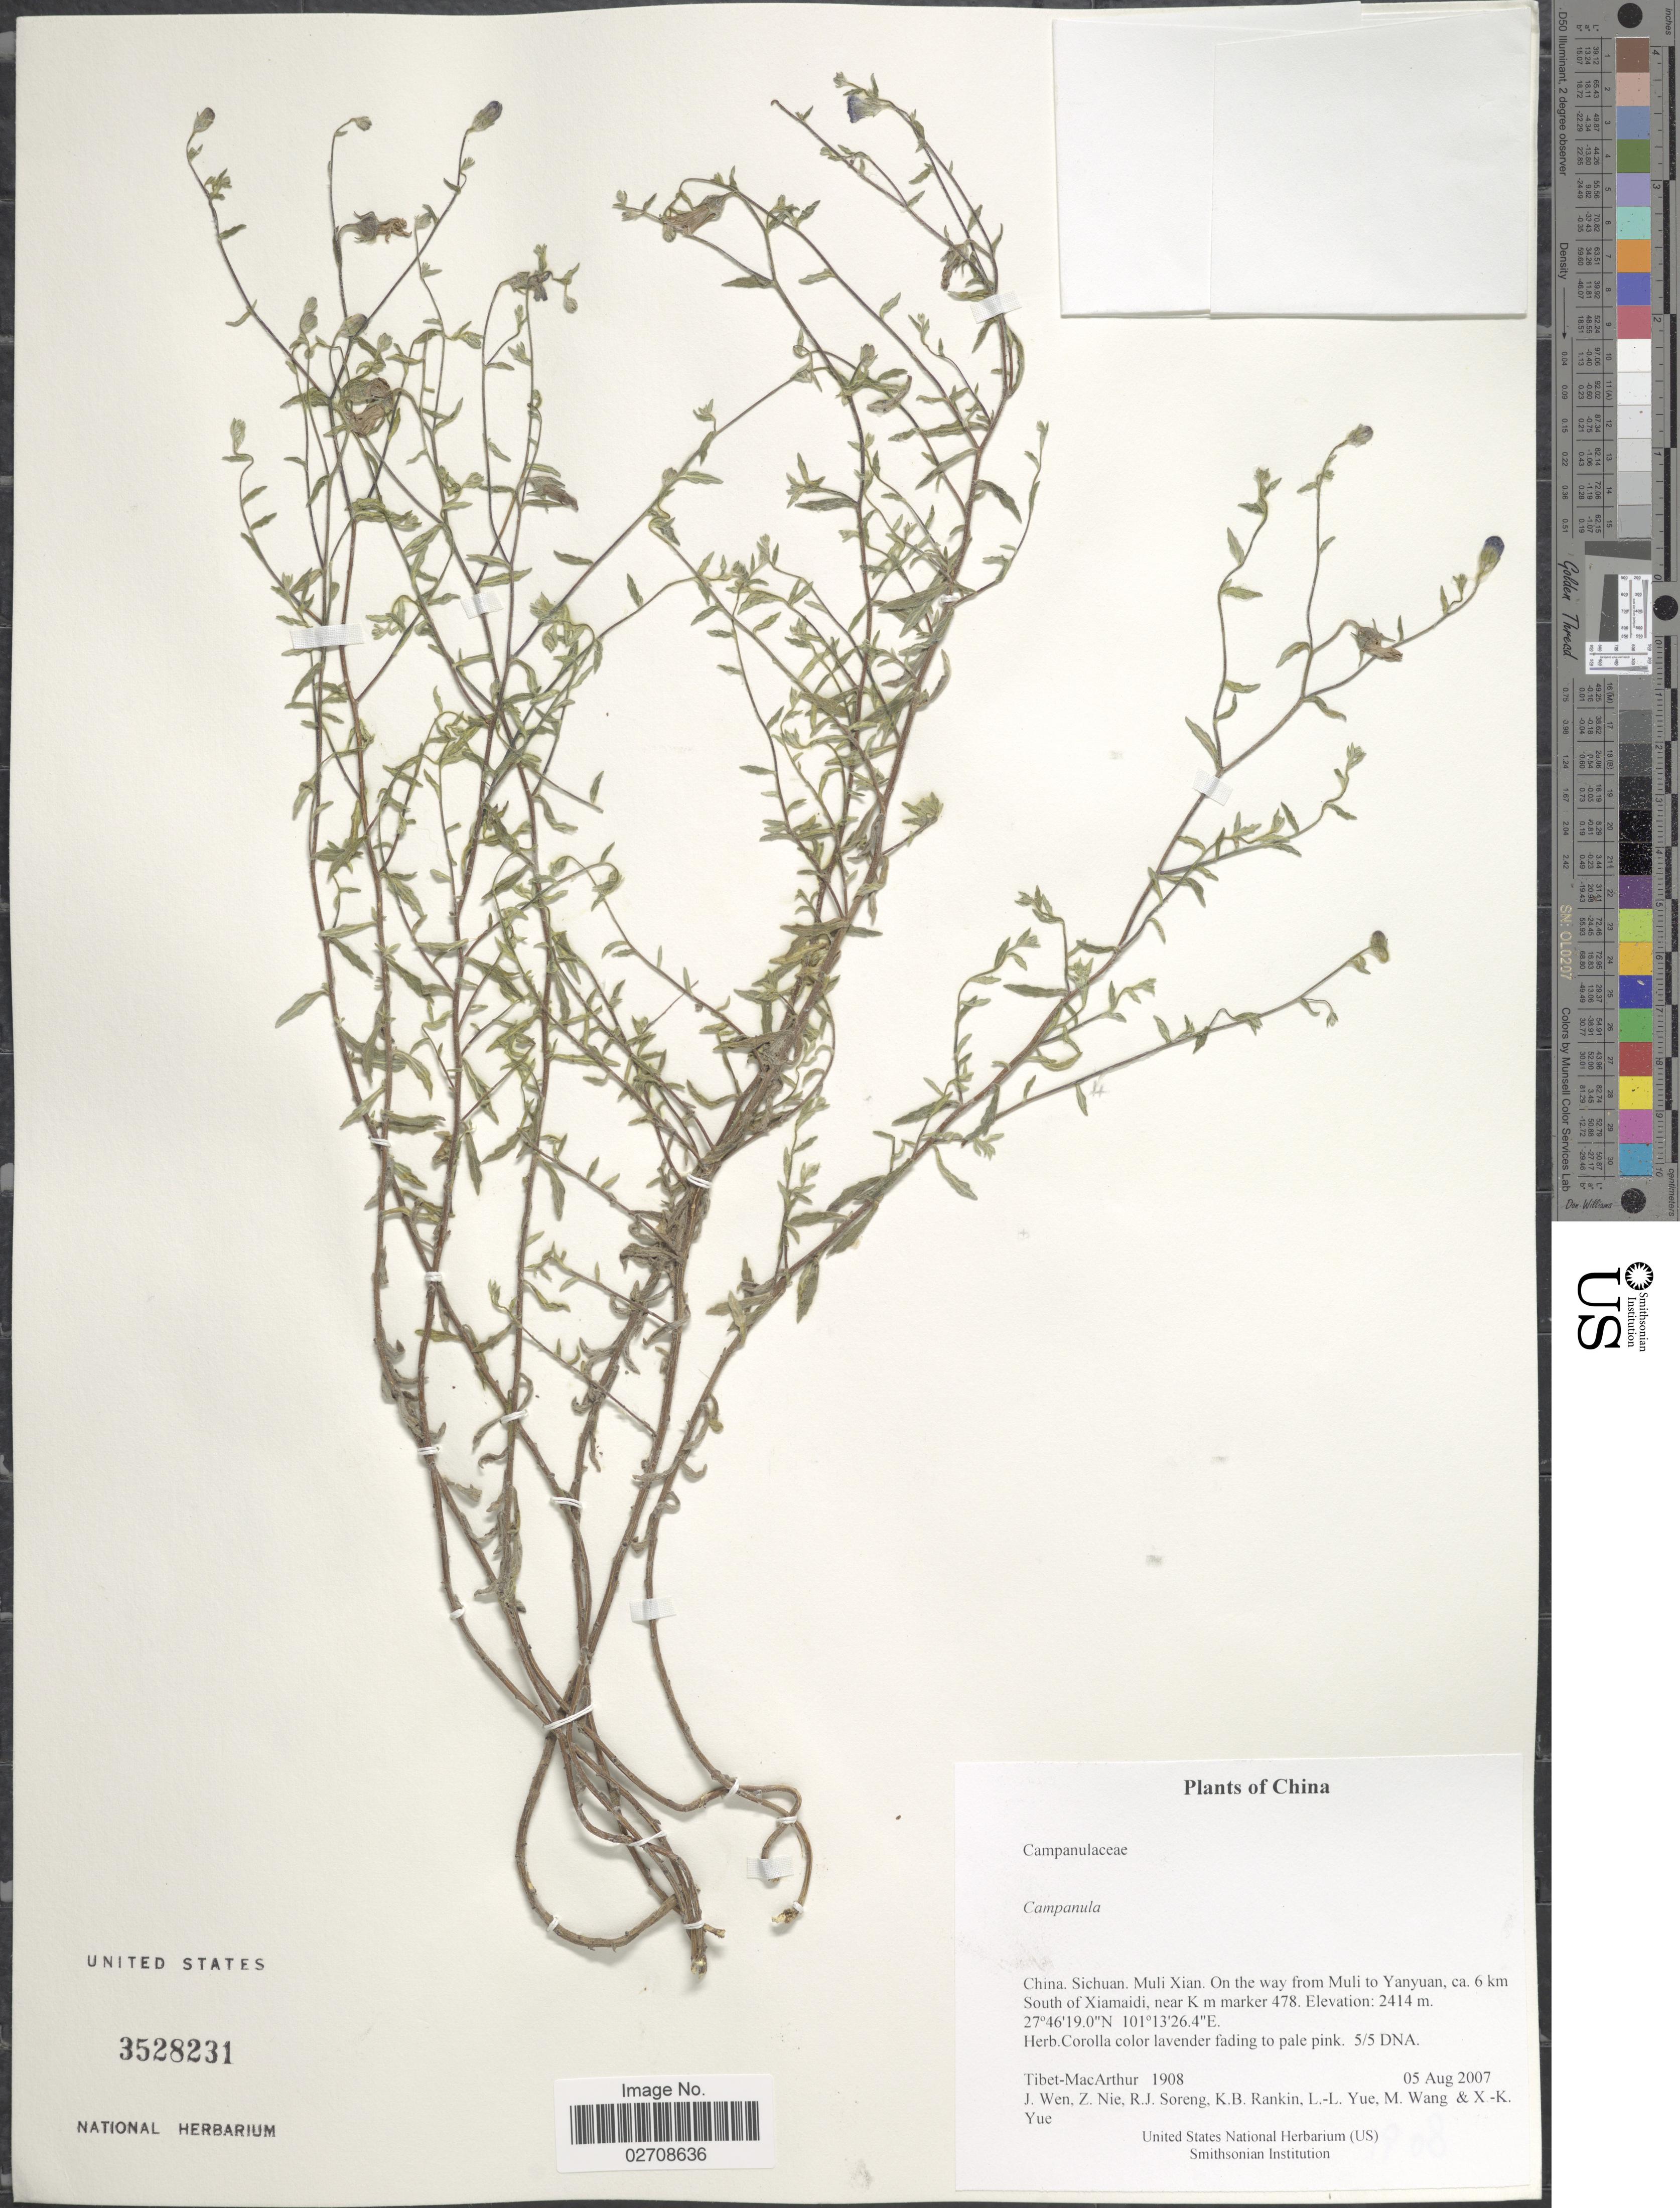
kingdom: Plantae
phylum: Tracheophyta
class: Magnoliopsida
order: Asterales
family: Campanulaceae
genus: Campanula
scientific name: Campanula sp.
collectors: Tibet-MacArthur, J. Wen, Z. Nie, R. J. Soreng & et al.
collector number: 1908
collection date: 2007-08-05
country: China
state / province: Sichuan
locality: Muli Xian, On the way from Muli to Yangyuan, 6 km South of Xiamaidi, near K m Marker 478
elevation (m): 2414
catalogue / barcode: US 3528231